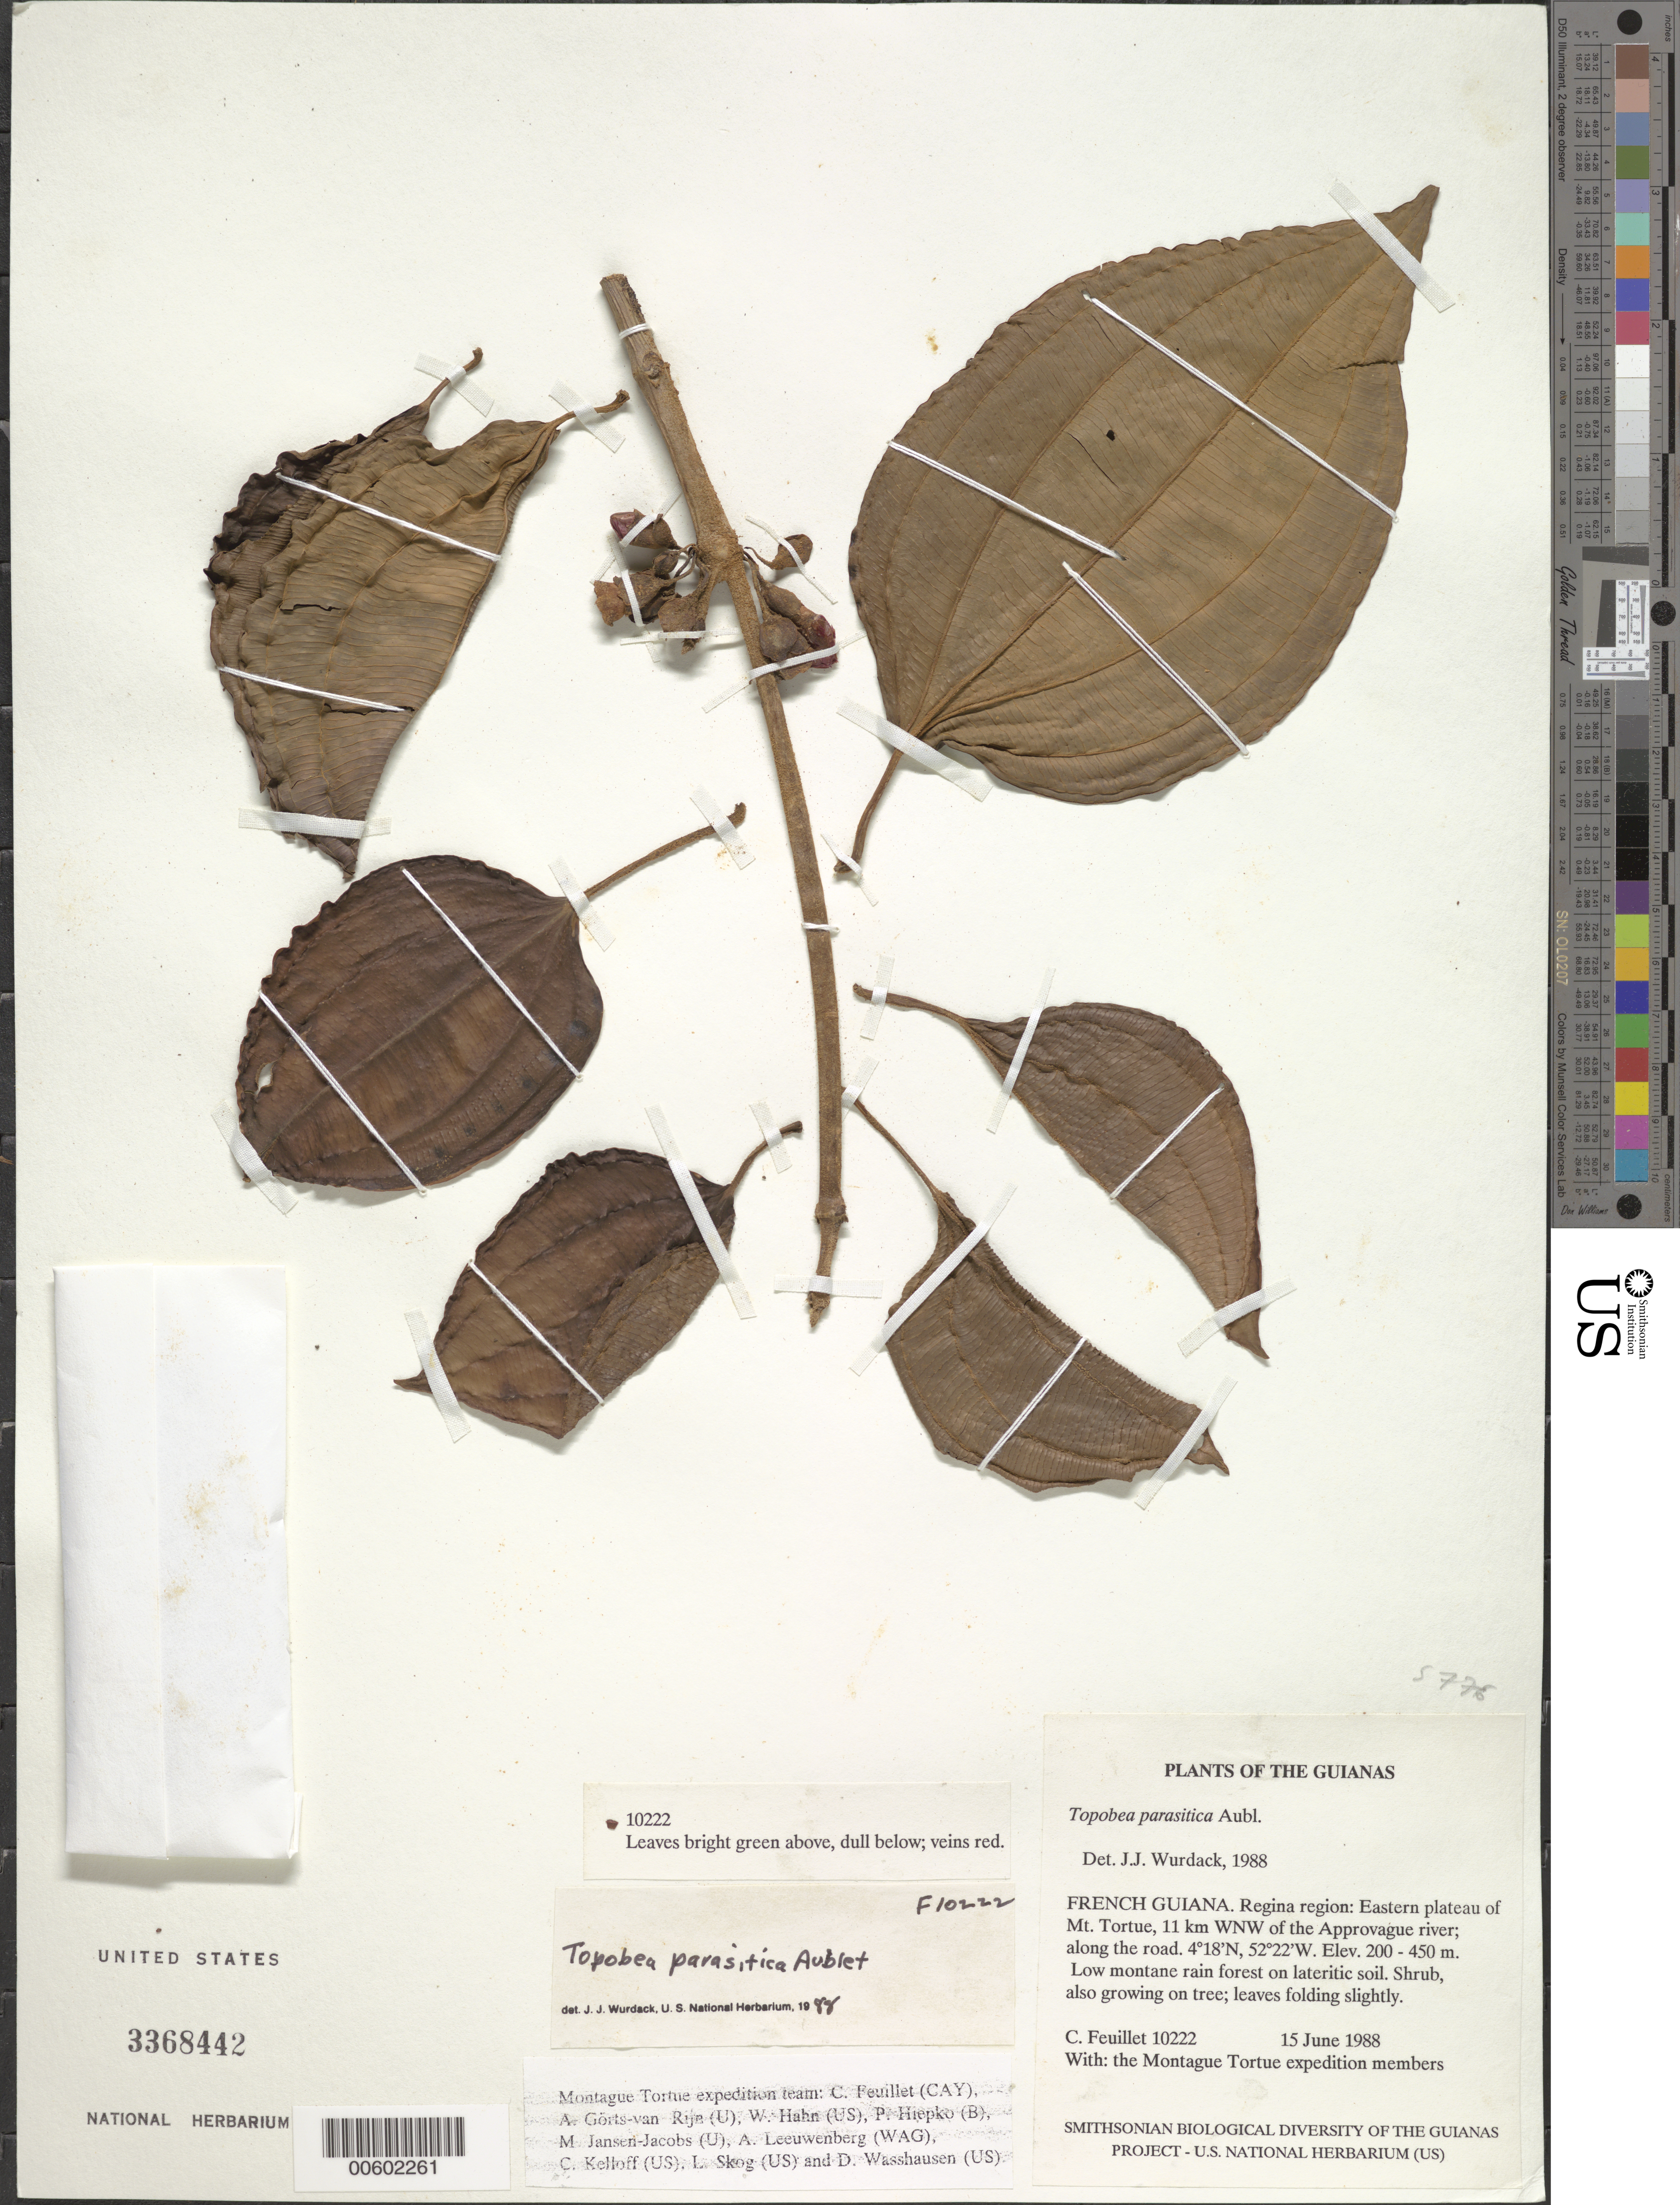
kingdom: Plantae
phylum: Tracheophyta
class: Magnoliopsida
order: Myrtales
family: Melastomataceae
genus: Topobea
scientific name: Topobea parasitica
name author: Aubl.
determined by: Wurdack, John J., (US), US (UNITED STATES)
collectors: C. Feuillet & Montagne Torte Exped. members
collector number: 10222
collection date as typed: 15 June 1988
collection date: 1988-06-15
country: French Guiana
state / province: Cayenne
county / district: Regina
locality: Eastern plateau of Mt. Tortue, 11 km WNW of the Approuague river; along the road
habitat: Low montane rain forest on lateritic soil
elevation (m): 200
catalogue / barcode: US 3368442